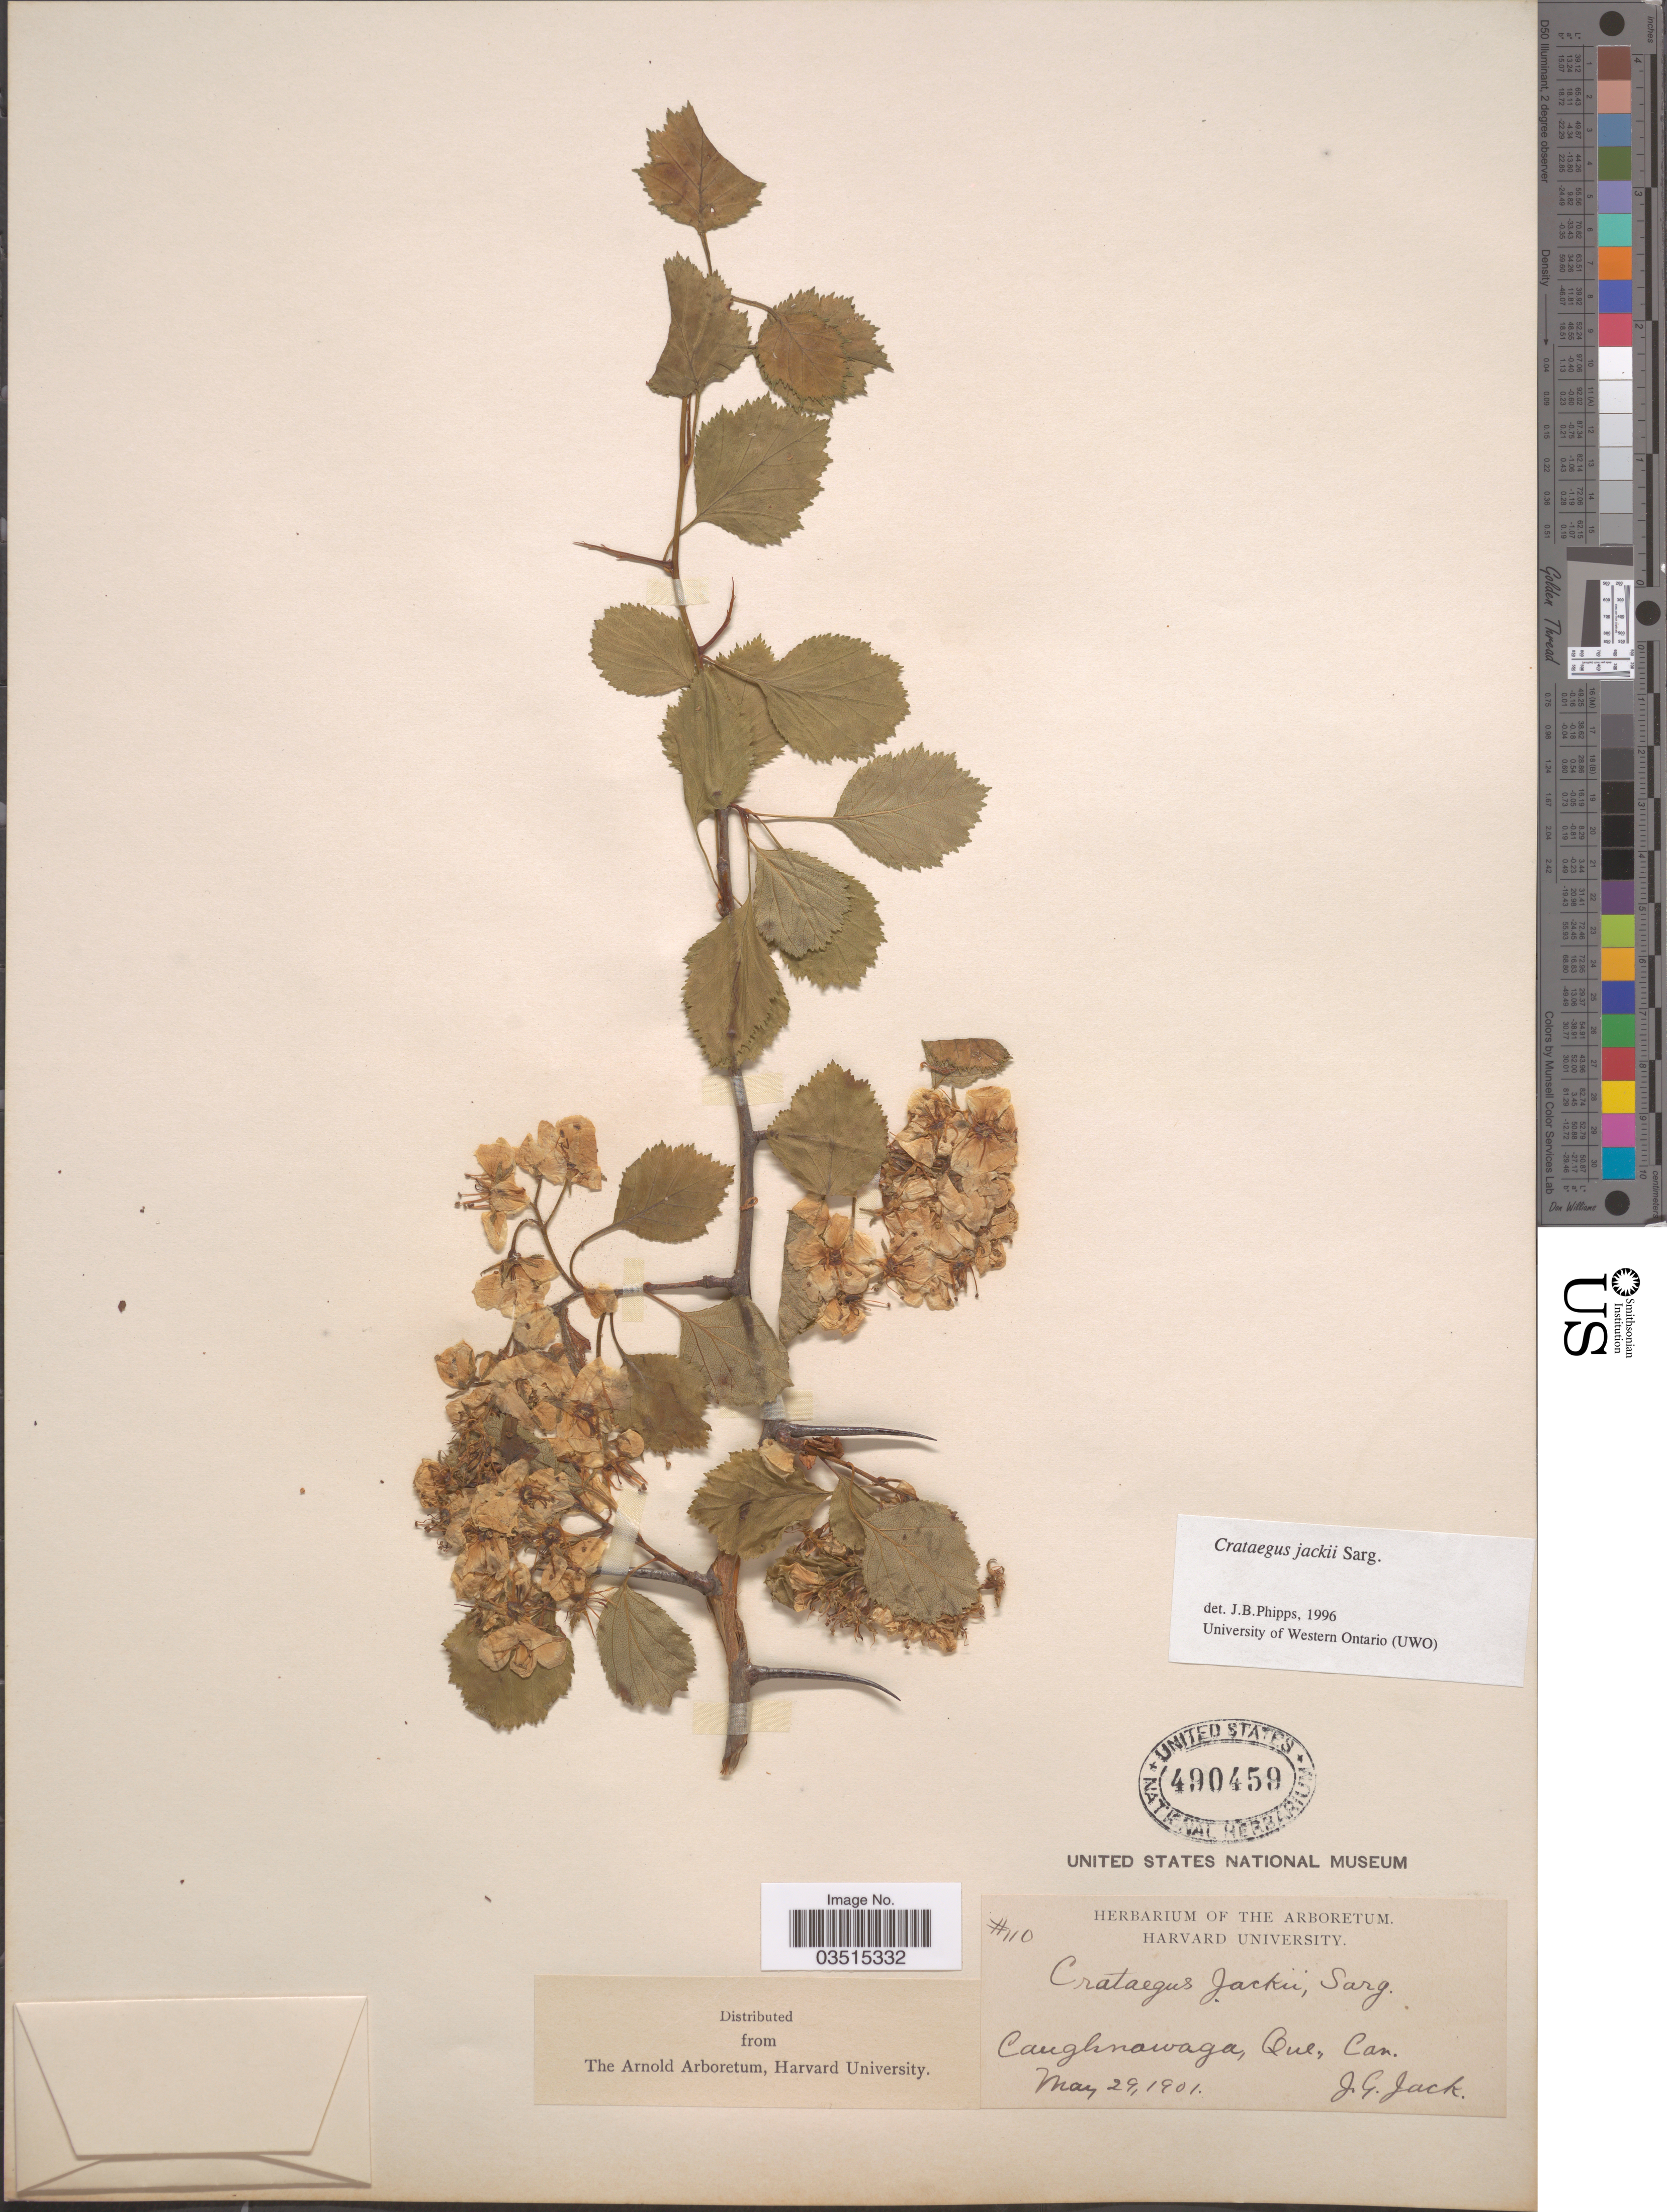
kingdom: Plantae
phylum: Tracheophyta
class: Magnoliopsida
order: Rosales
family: Rosaceae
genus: Crataegus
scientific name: Crataegus lumaria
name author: Ashe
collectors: J. G. Jack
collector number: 110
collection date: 1901-05-29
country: Canada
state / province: Quebec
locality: Caughnawaga.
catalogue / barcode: US 490459